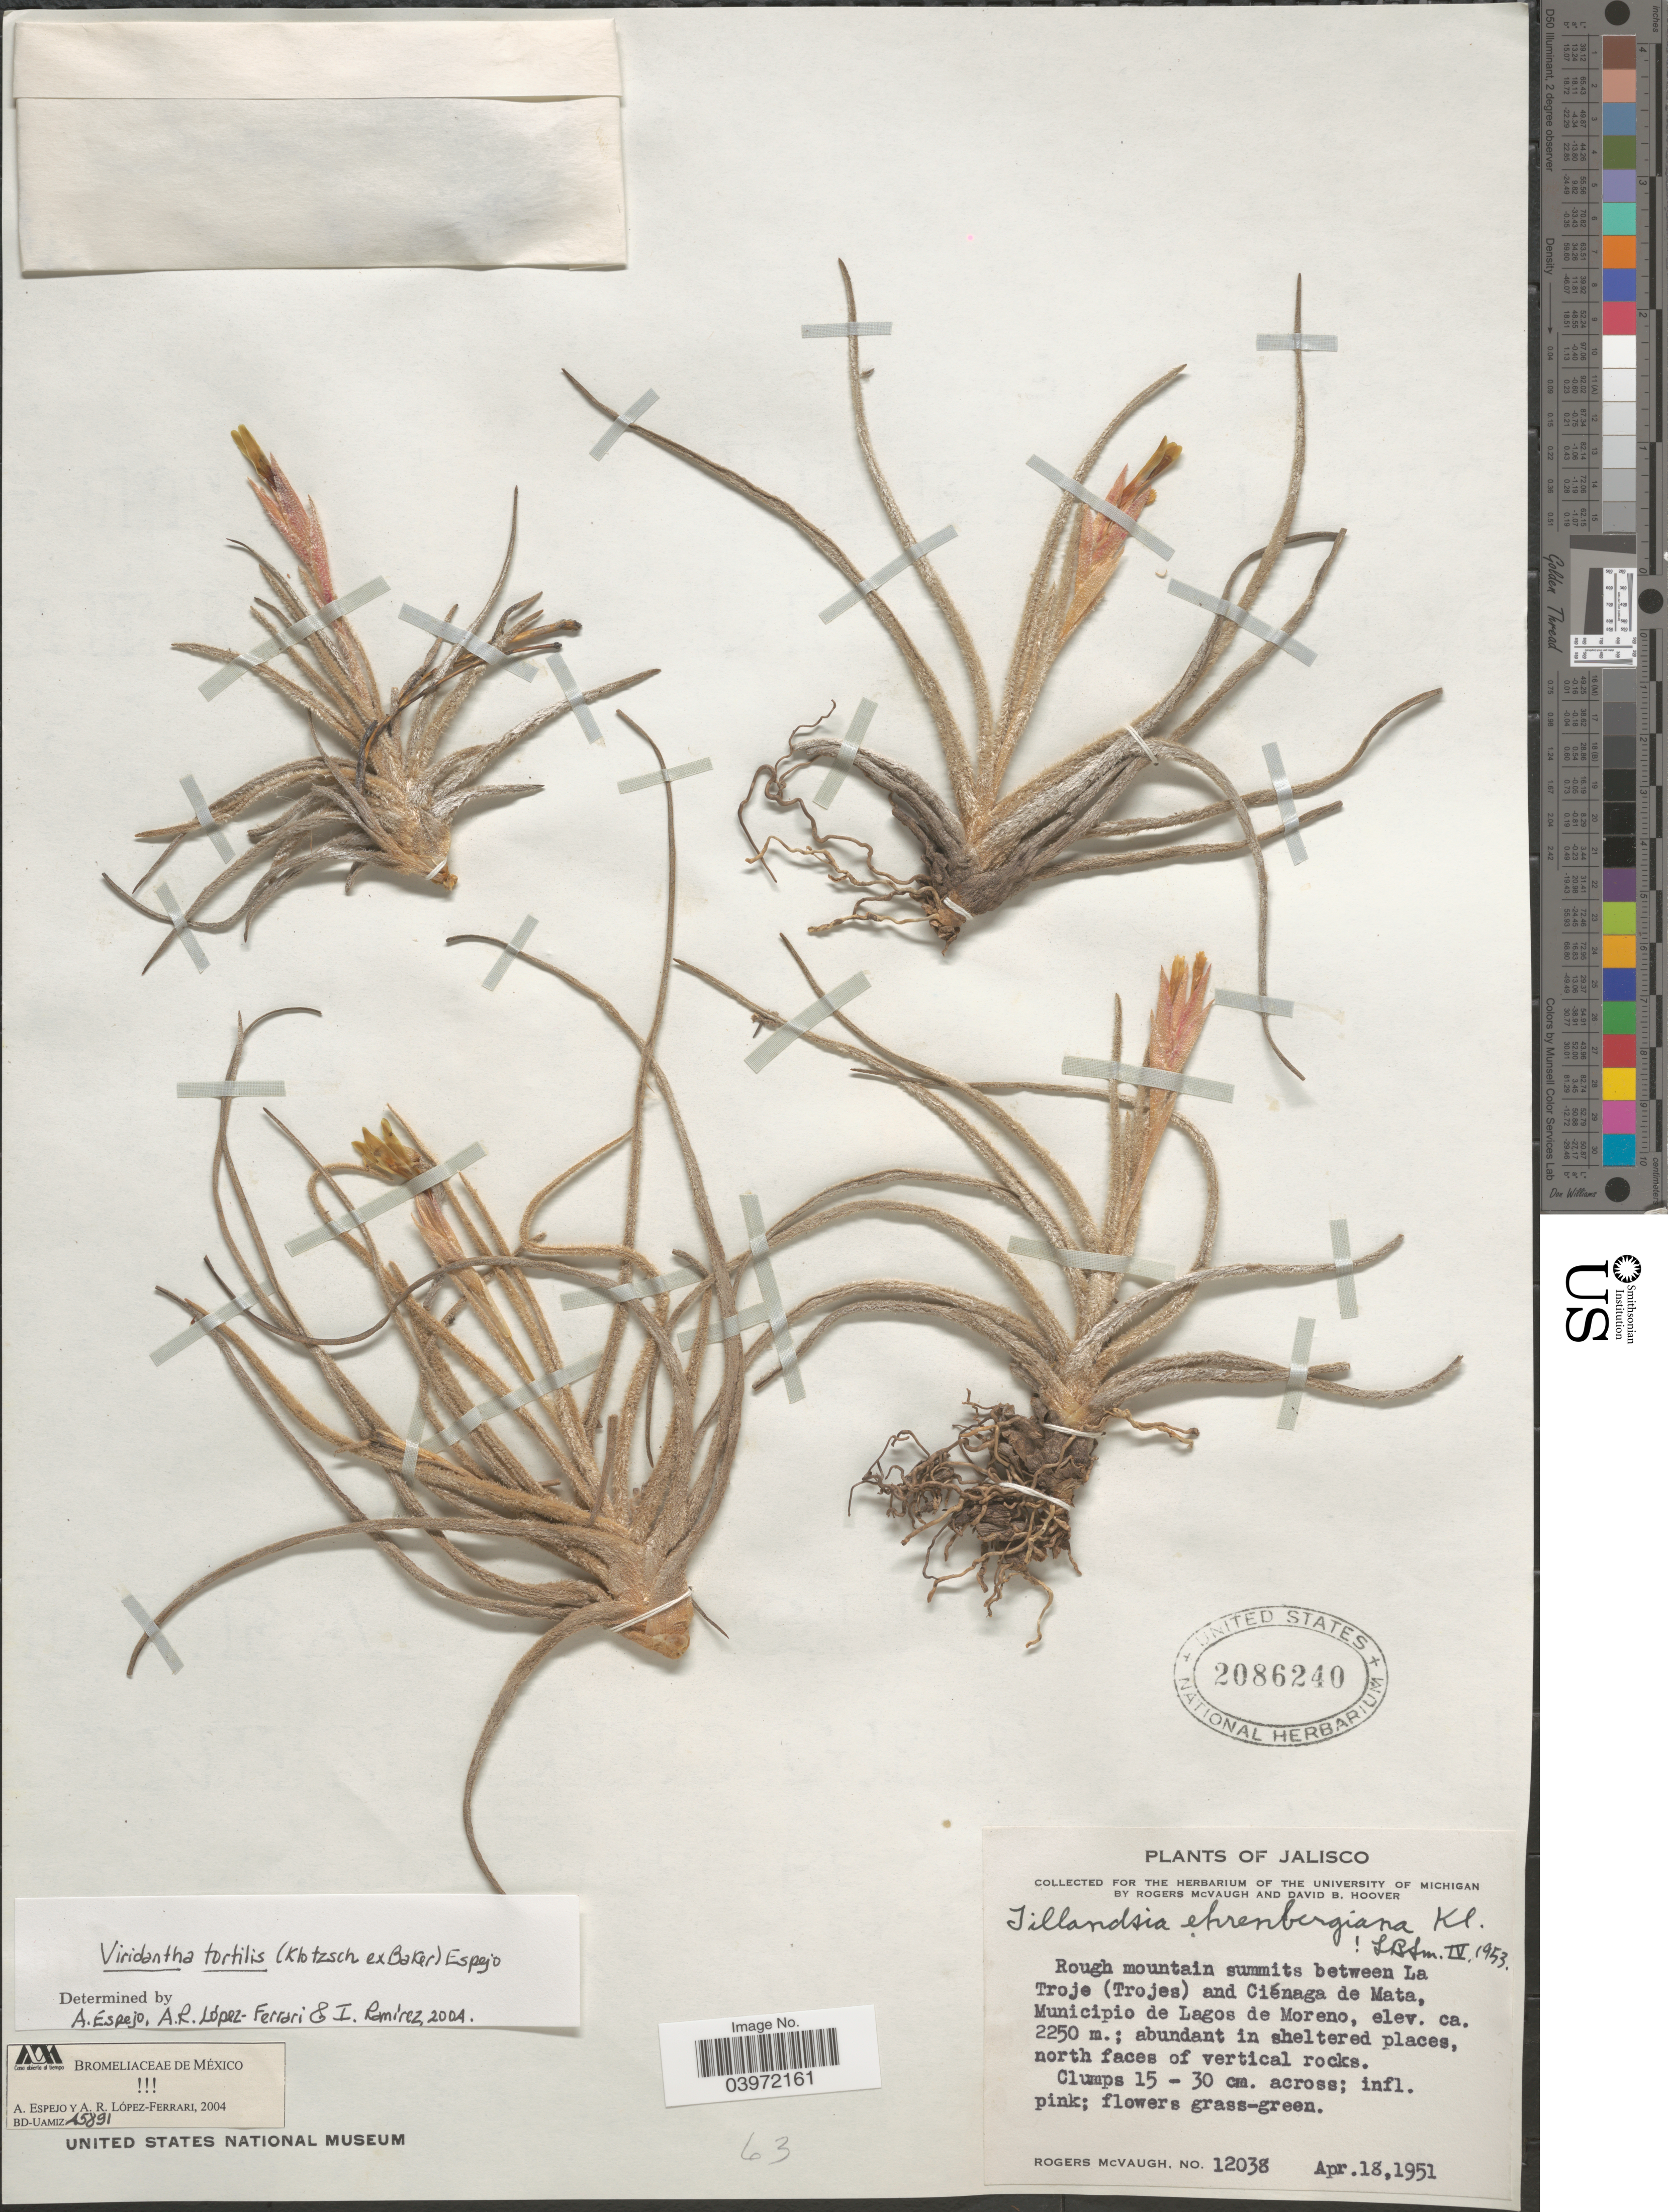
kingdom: Plantae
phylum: Tracheophyta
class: Liliopsida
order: Poales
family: Bromeliaceae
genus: Tillandsia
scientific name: Tillandsia tortilis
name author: Klotzsch ex Baker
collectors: R. McVaugh & D. B. Hoover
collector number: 12038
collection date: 1951-04-18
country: Mexico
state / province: Jalisco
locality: Rough mountain summits between La Troje (Trojes) and Ciénaga de Mata, Municipio de Lagos de Moreno; in sheltered places, north faces of vertical rocks.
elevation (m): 2250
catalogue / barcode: US 2086240